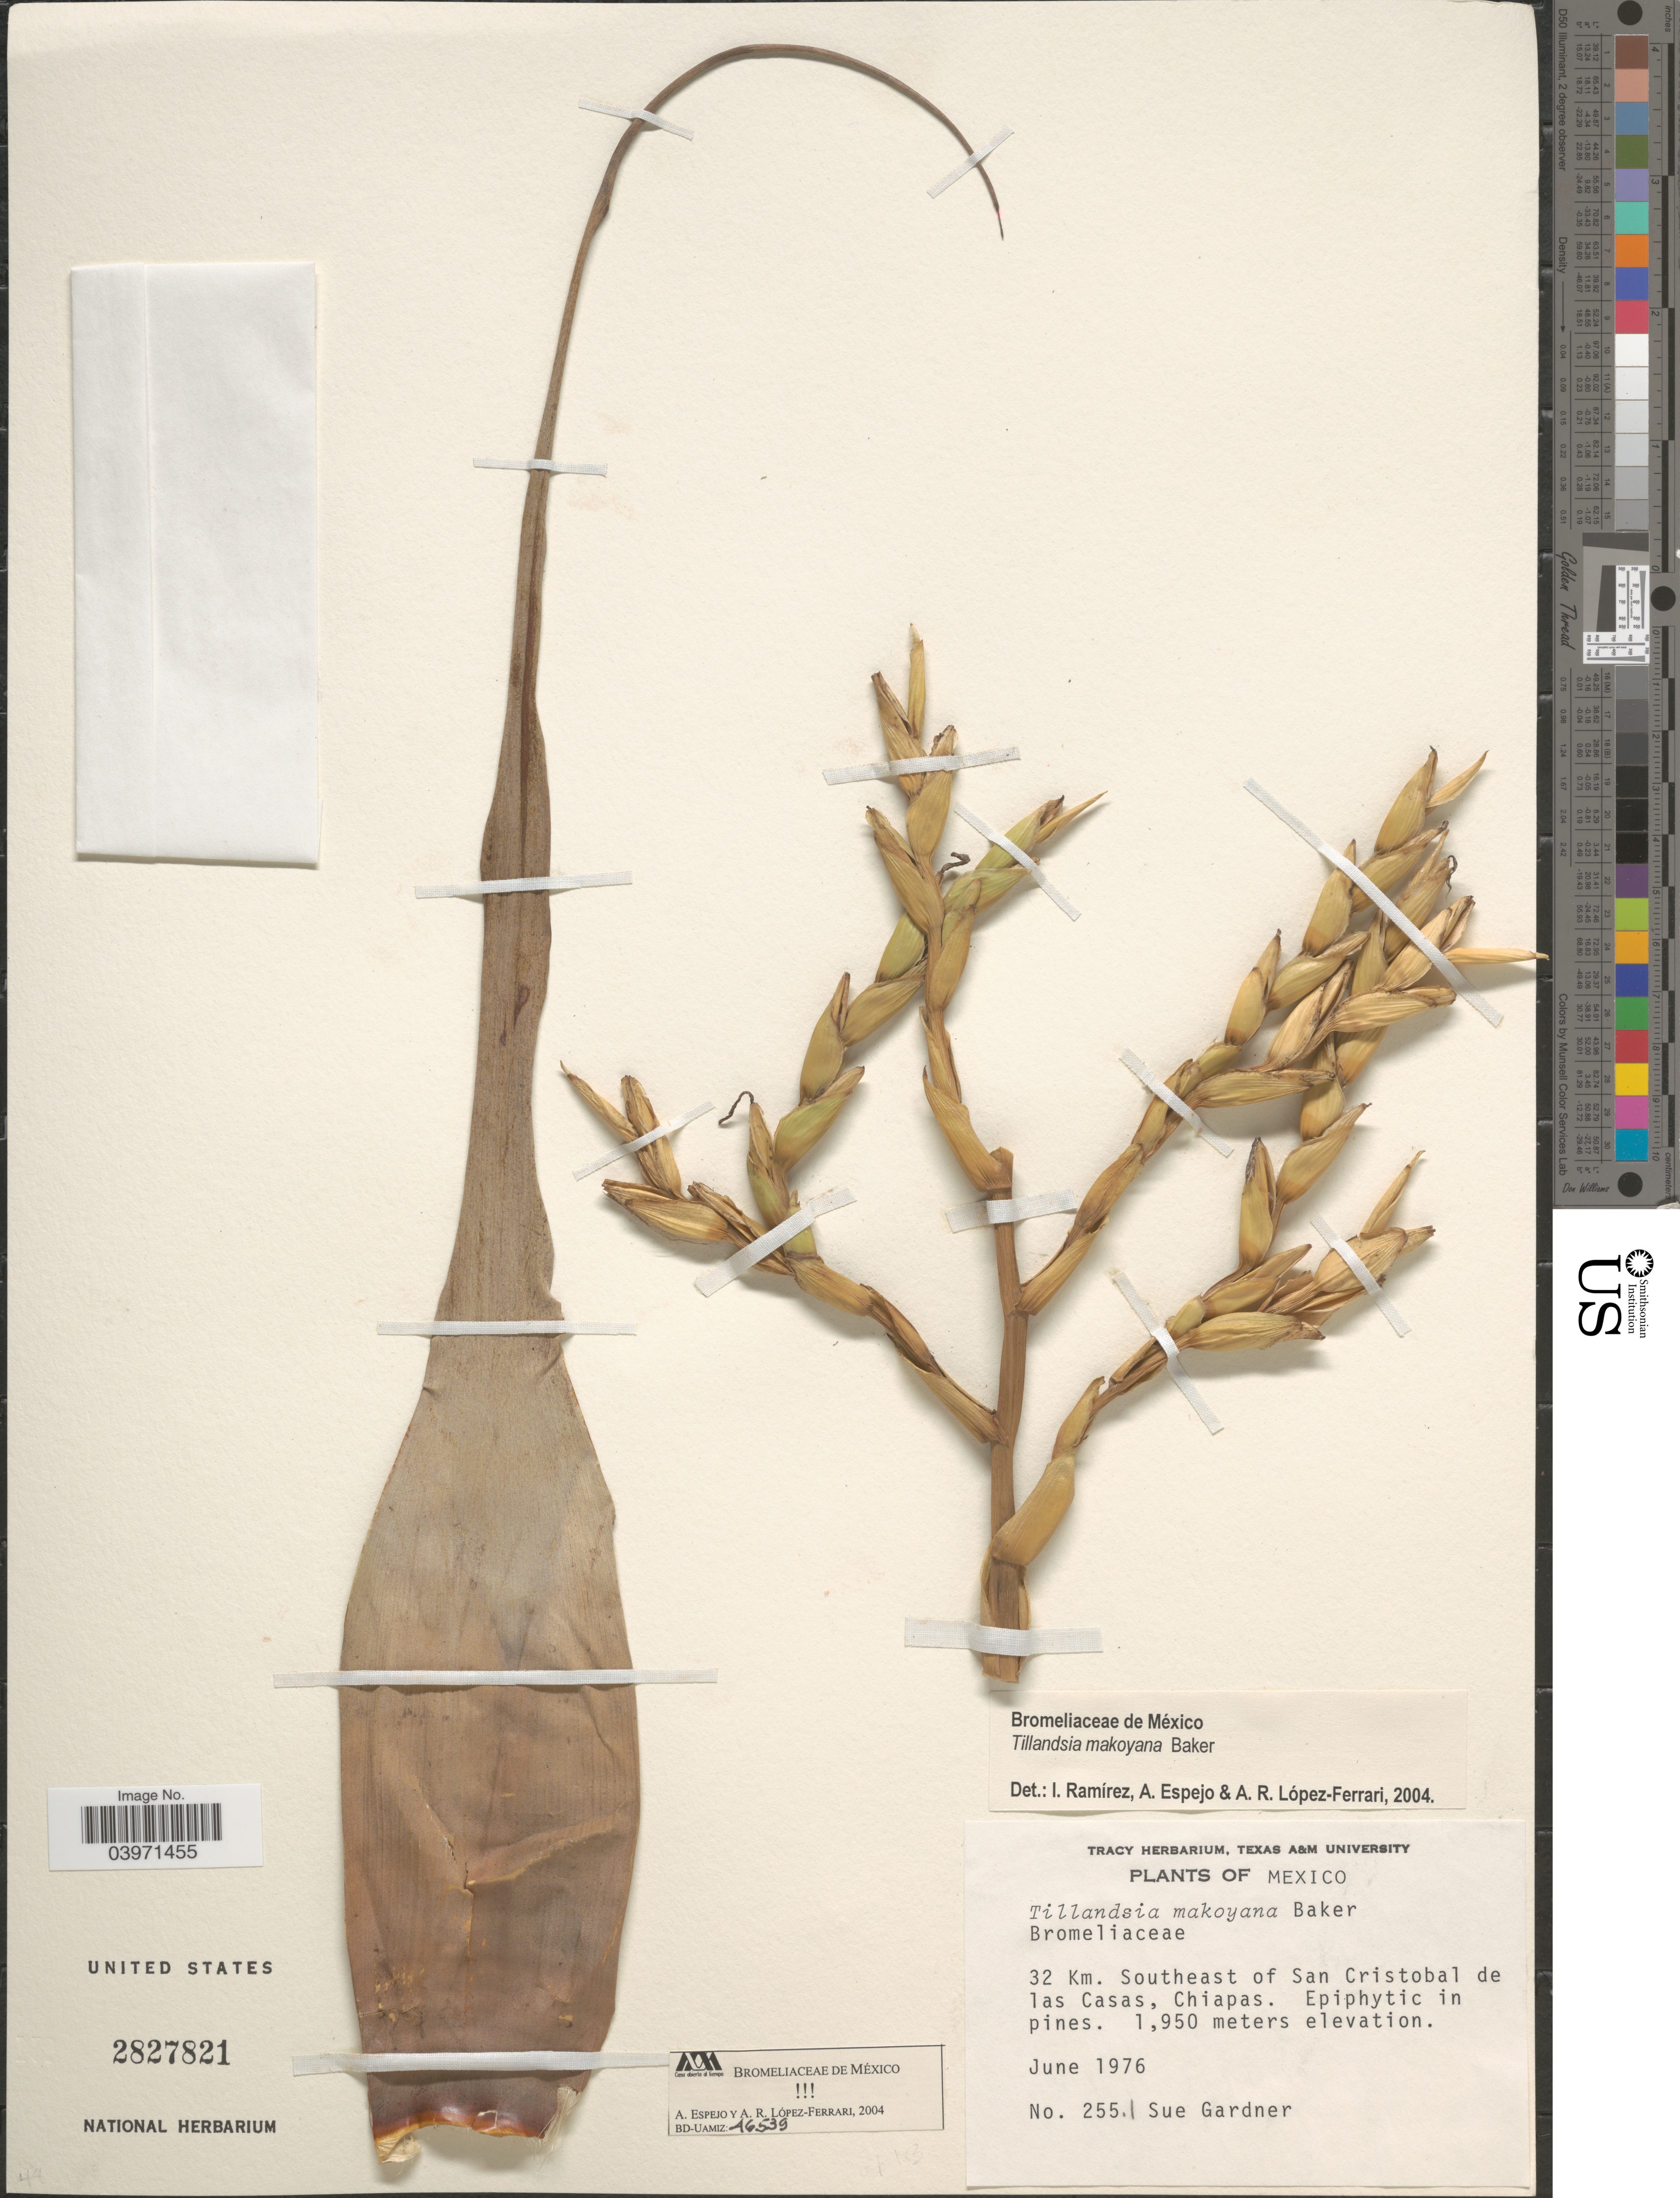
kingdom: Plantae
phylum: Tracheophyta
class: Liliopsida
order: Poales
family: Bromeliaceae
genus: Tillandsia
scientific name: Tillandsia makoyana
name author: Baker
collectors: S. Gardner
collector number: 2551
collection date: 1976-06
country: Mexico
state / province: Chiapas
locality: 32 Km. Southeast of San Cristobal de las Casas.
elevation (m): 1950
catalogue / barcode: US 2827821